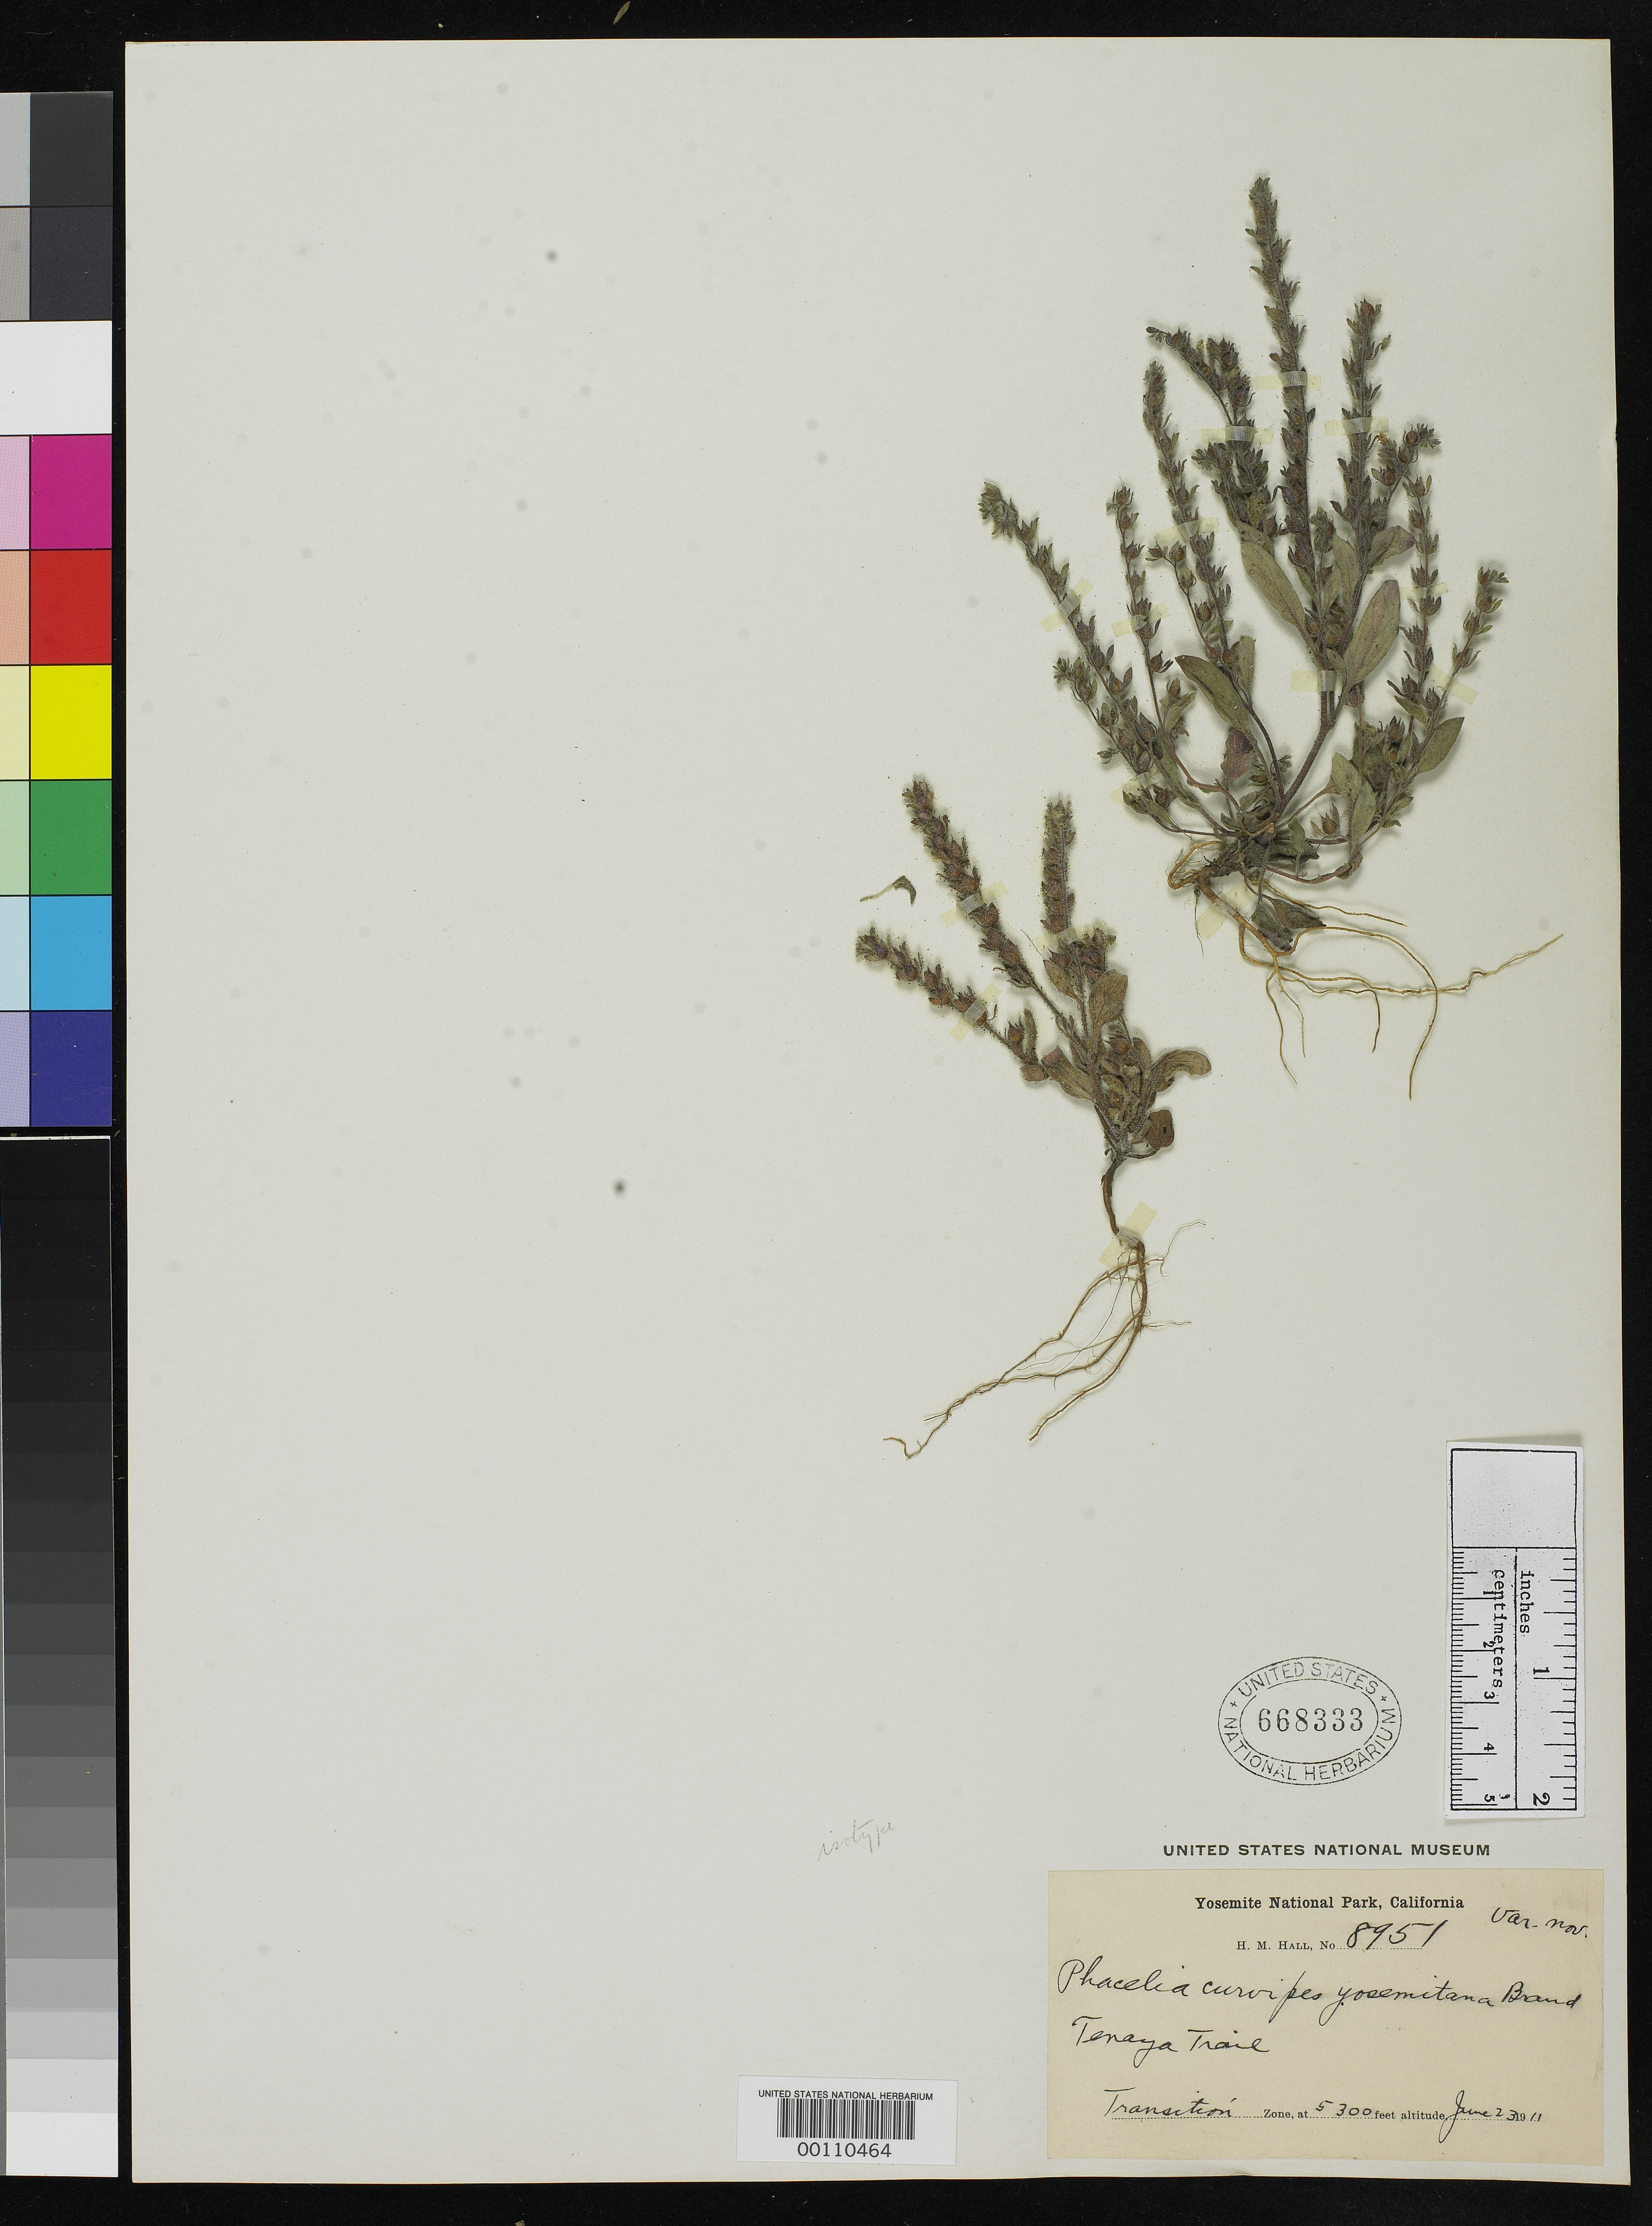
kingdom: Plantae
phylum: Tracheophyta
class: Magnoliopsida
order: Boraginales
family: Hydrophyllaceae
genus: Phacelia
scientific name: Phacelia curvipes var. yosemitana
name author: Brand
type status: Isotype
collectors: H. M. Hall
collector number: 8957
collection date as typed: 23 Jun 1911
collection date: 1911-06-23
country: United States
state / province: California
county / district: Mariposa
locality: Yosemite National Park, Tenaya trail; alt. 5300 ft.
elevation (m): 1615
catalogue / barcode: US 668333